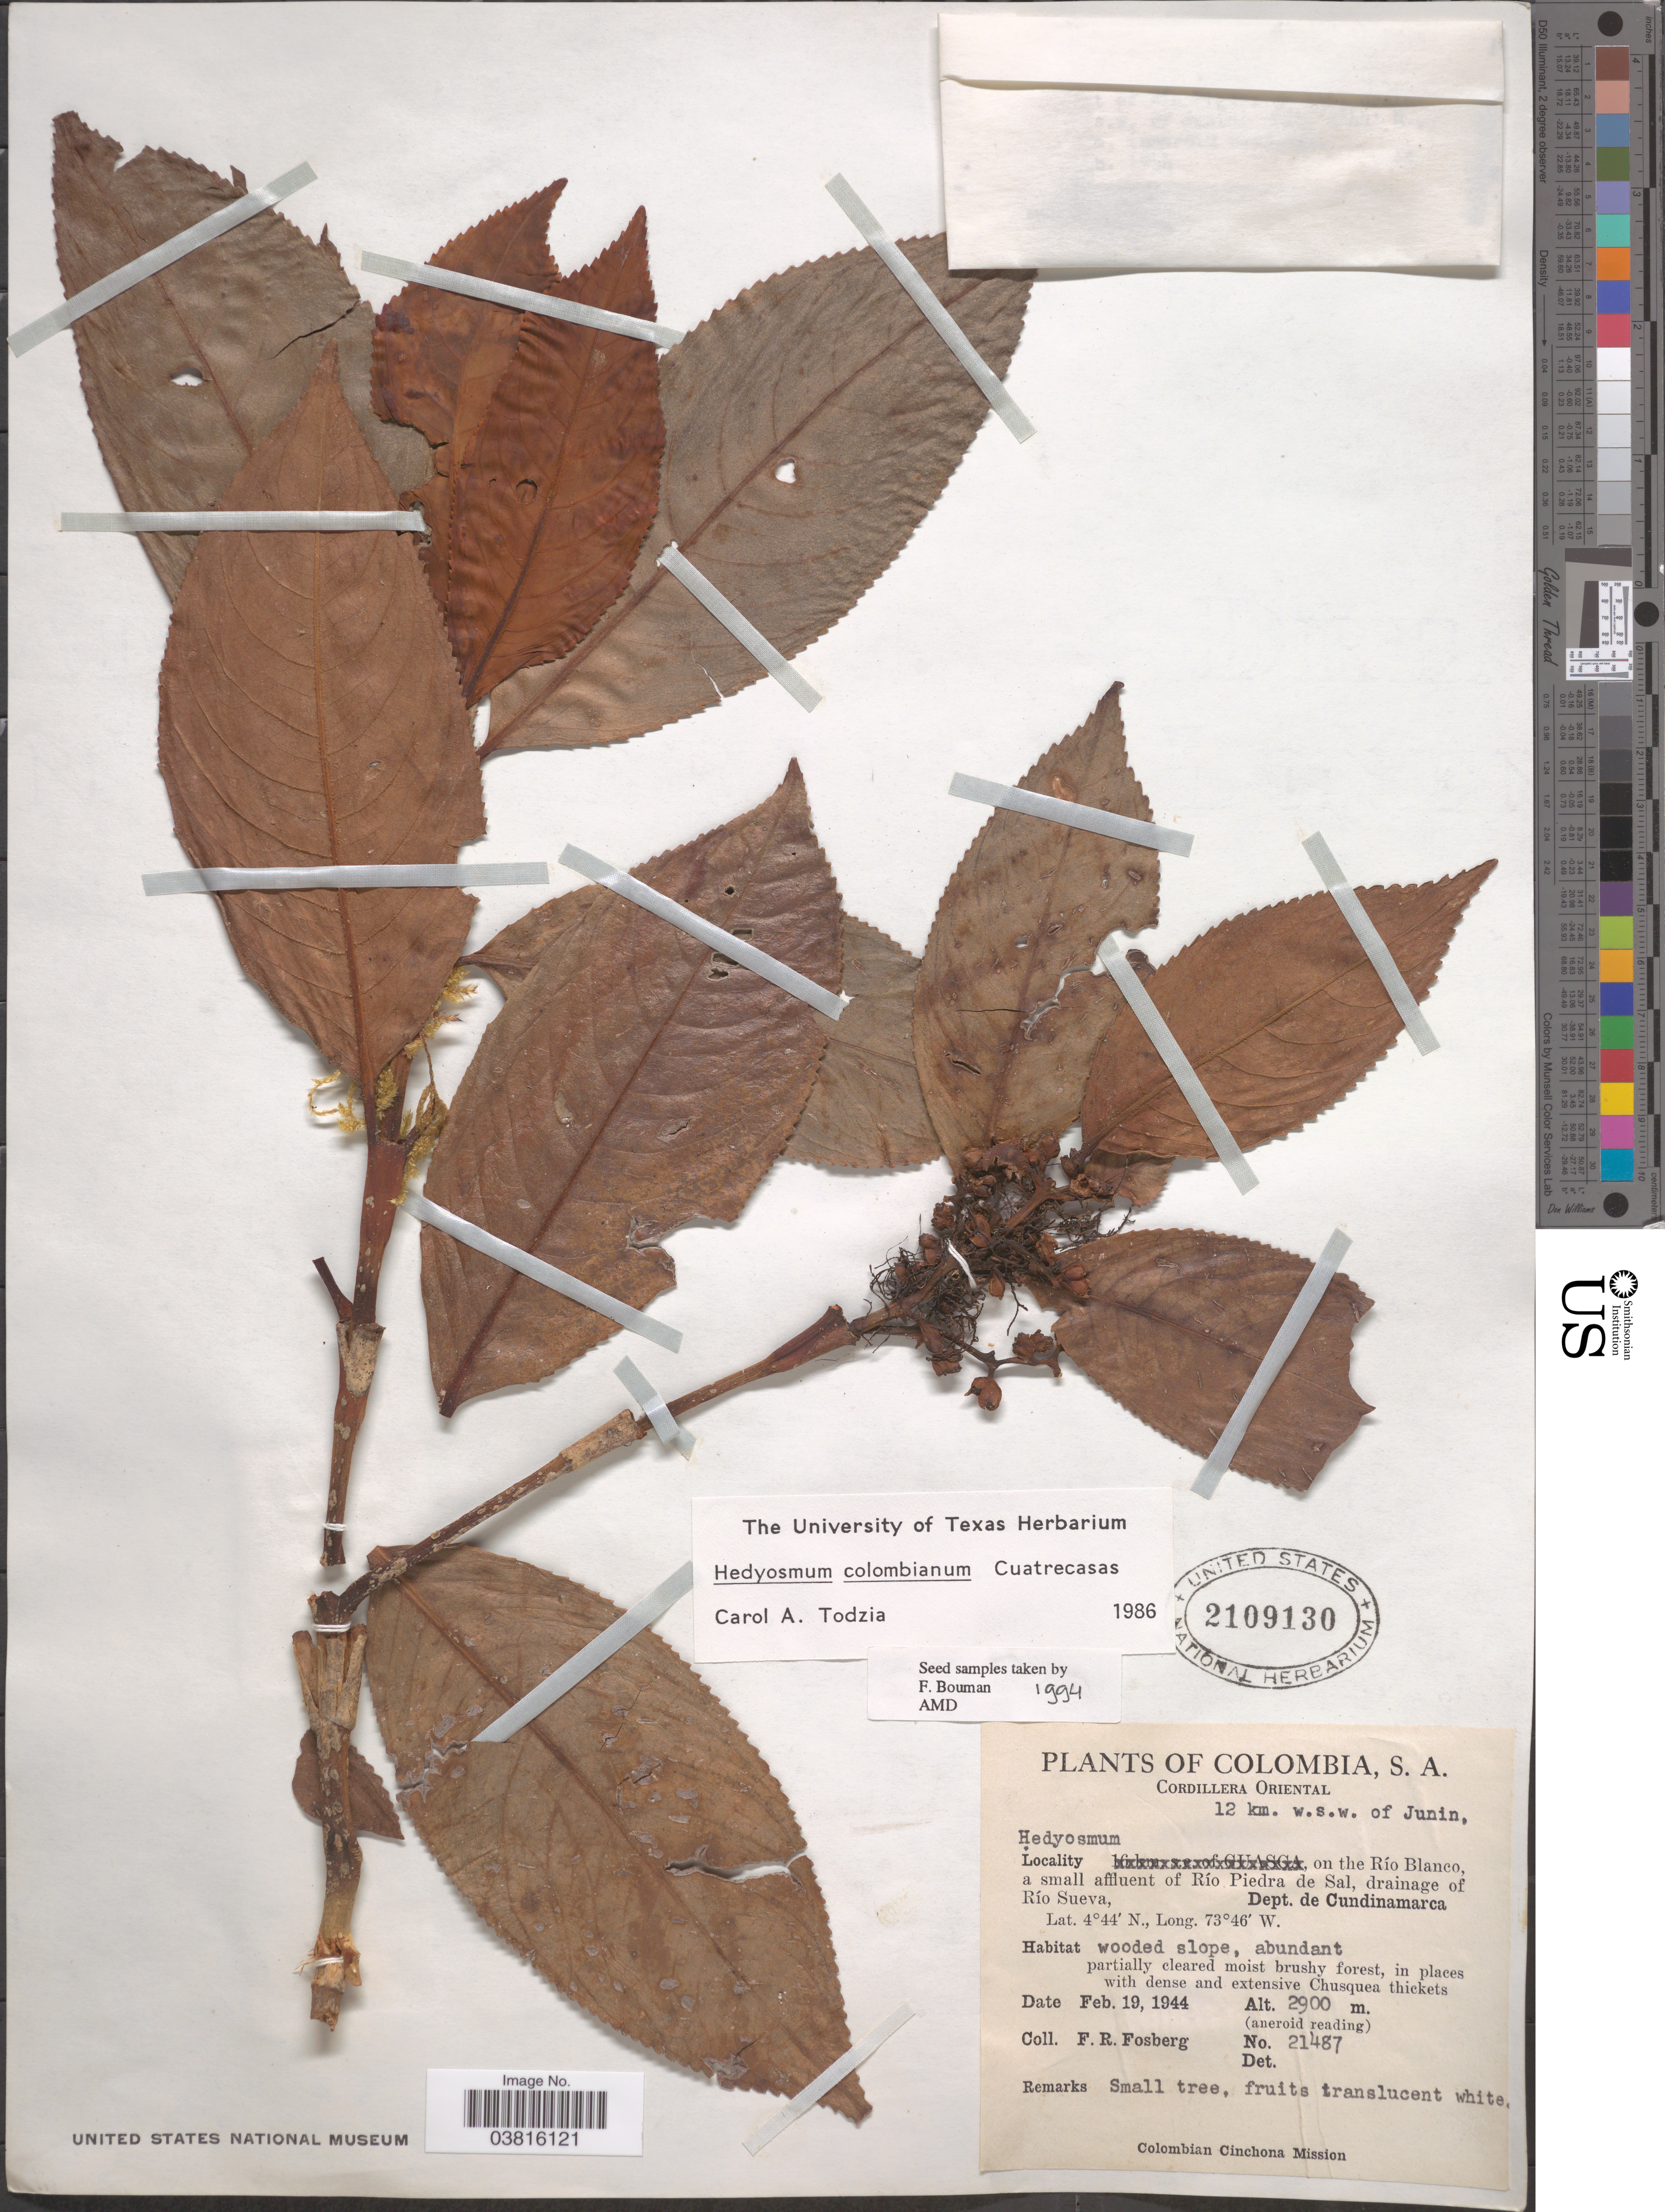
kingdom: Plantae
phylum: Tracheophyta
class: Magnoliopsida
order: Chloranthales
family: Chloranthaceae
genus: Hedyosmum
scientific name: Hedyosmum colombianum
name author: Cuatrec.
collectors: F. R. Fosberg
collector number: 21487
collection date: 1944-02-19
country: Colombia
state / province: Cundinamarca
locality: Cordillera Oriental. 12 km. w.s.w. of Junin. On the Río Blanco, a small affluent of Río Piedra de Sal, drainage of Río Sueva, Dept. de Cundinamarca. Wooded slope.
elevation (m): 2900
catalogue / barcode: US 2109130